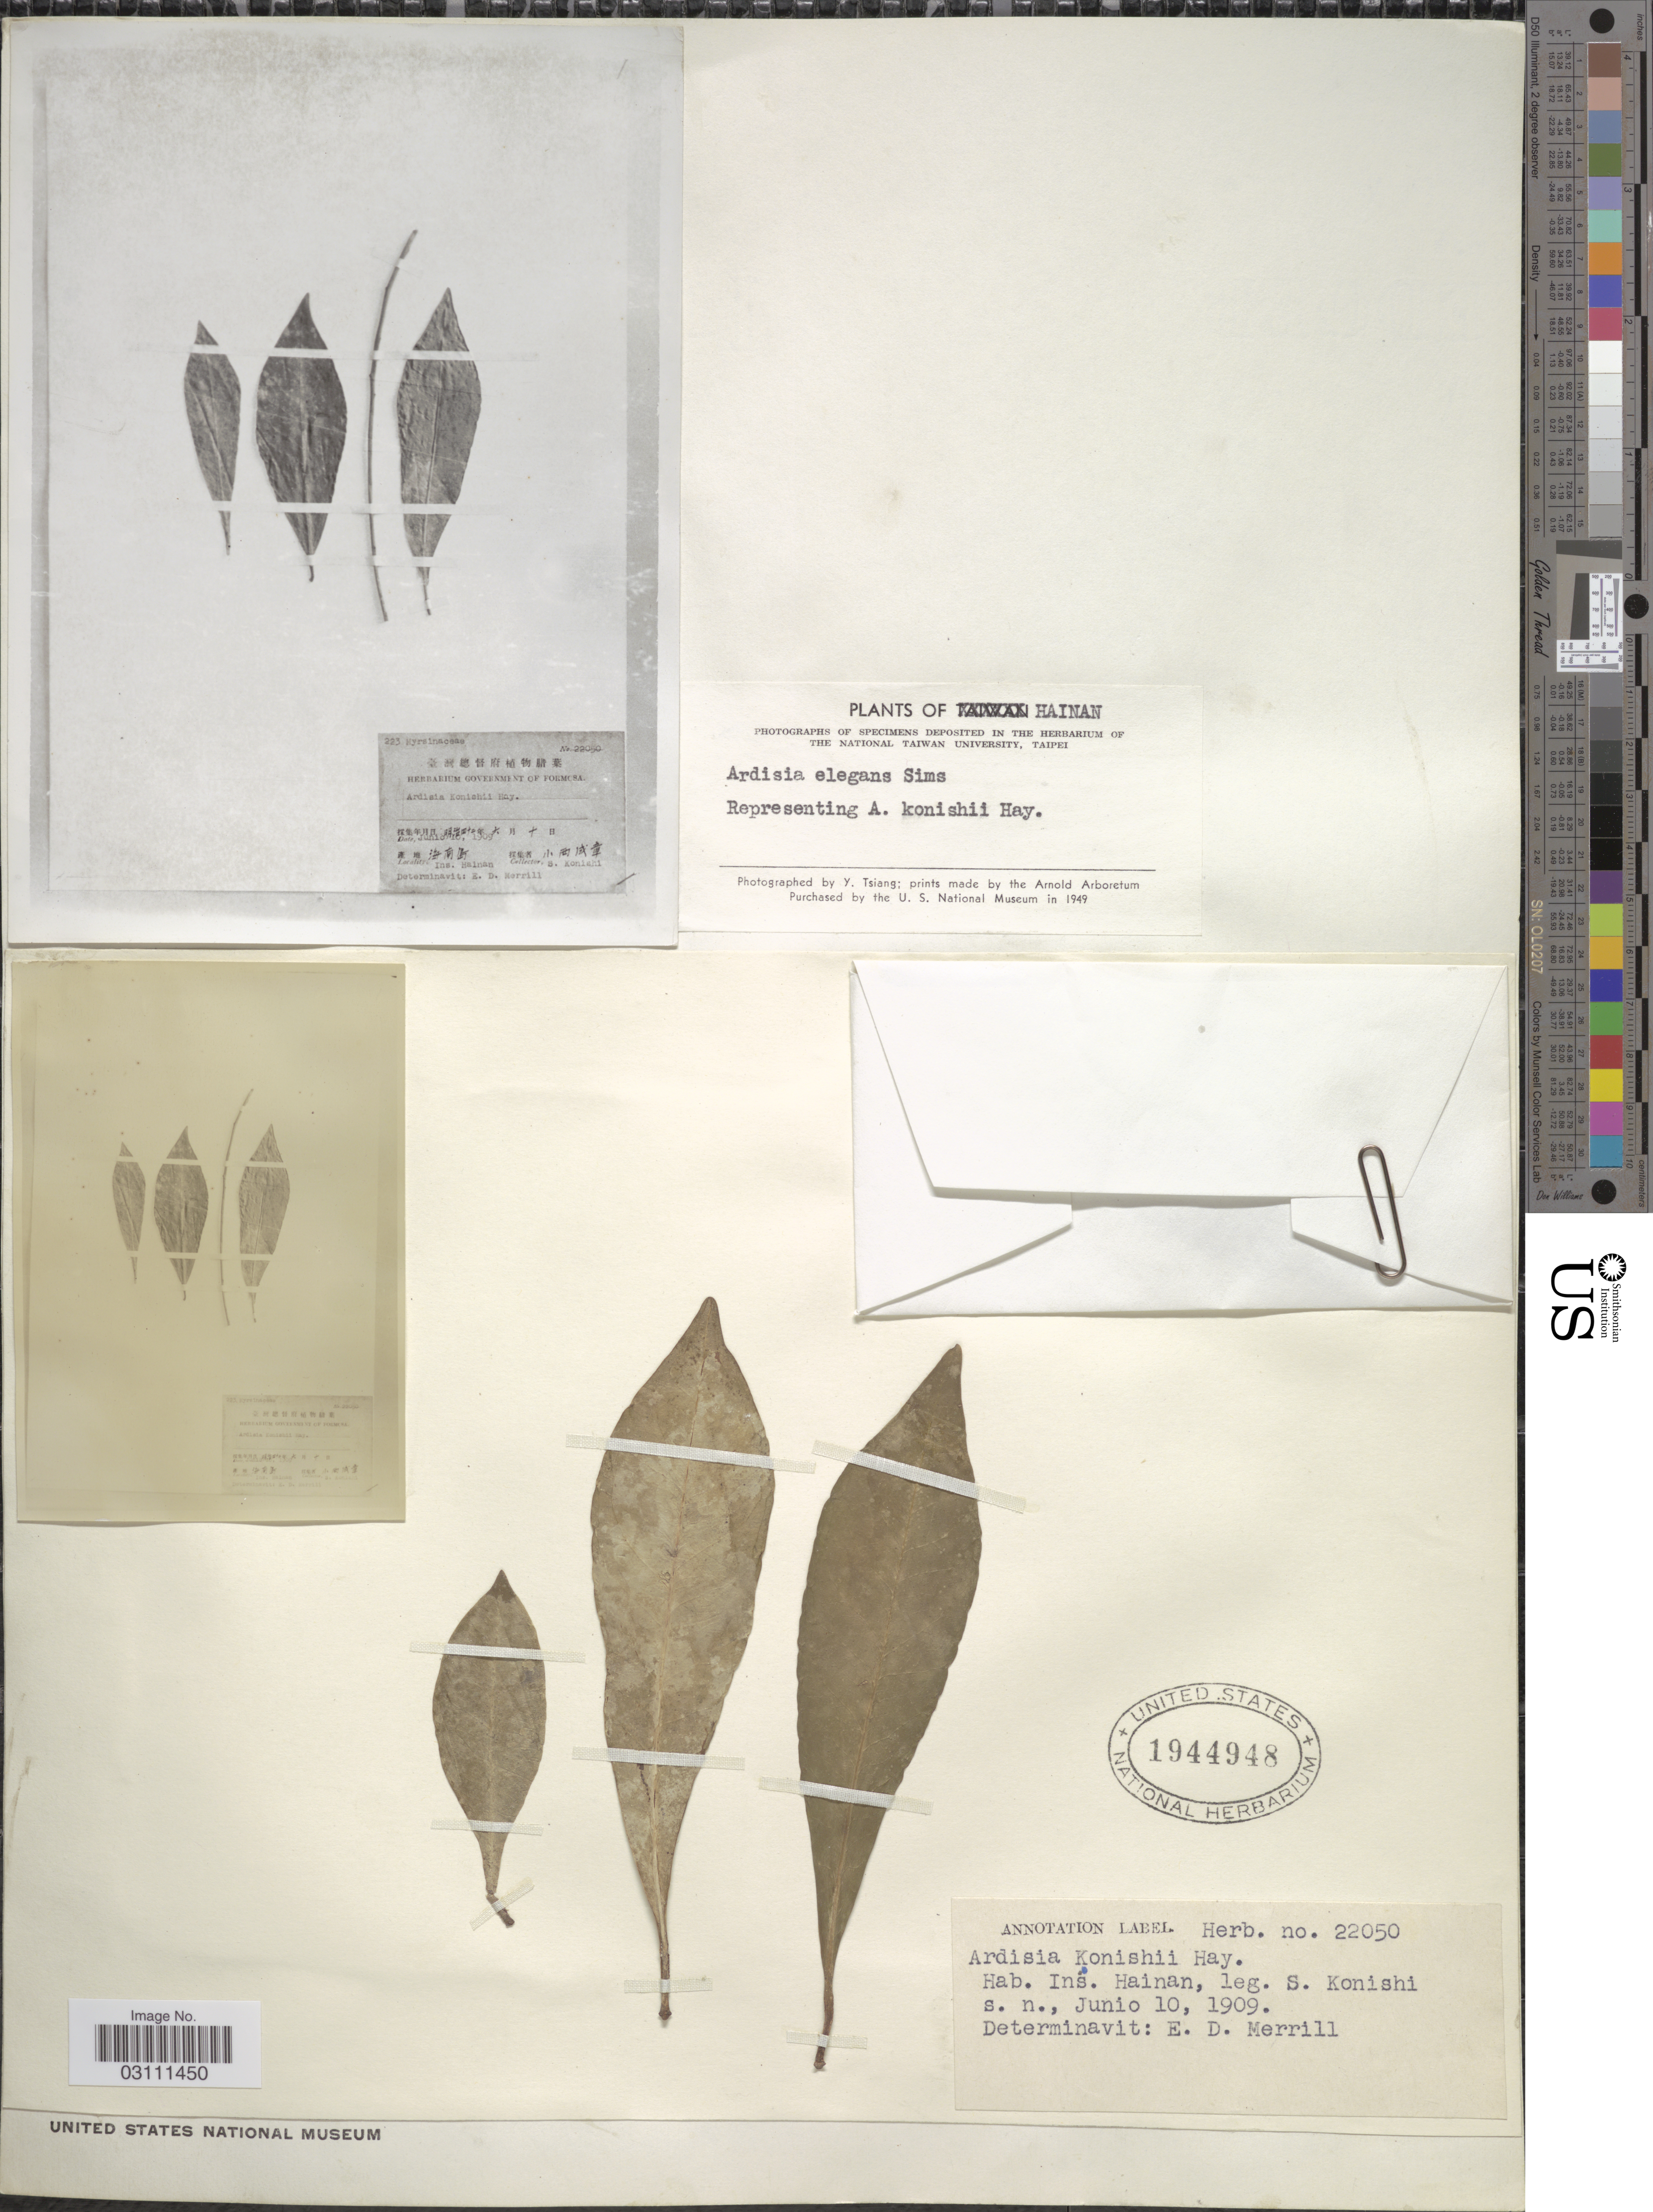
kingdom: Plantae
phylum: Tracheophyta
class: Magnoliopsida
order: Ericales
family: Primulaceae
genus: Ardisia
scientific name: Ardisia elegans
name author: Andrews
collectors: S. Konishi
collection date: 1909-06-10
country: China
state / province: Hainan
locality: Ins. Hainan.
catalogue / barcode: US 1944948